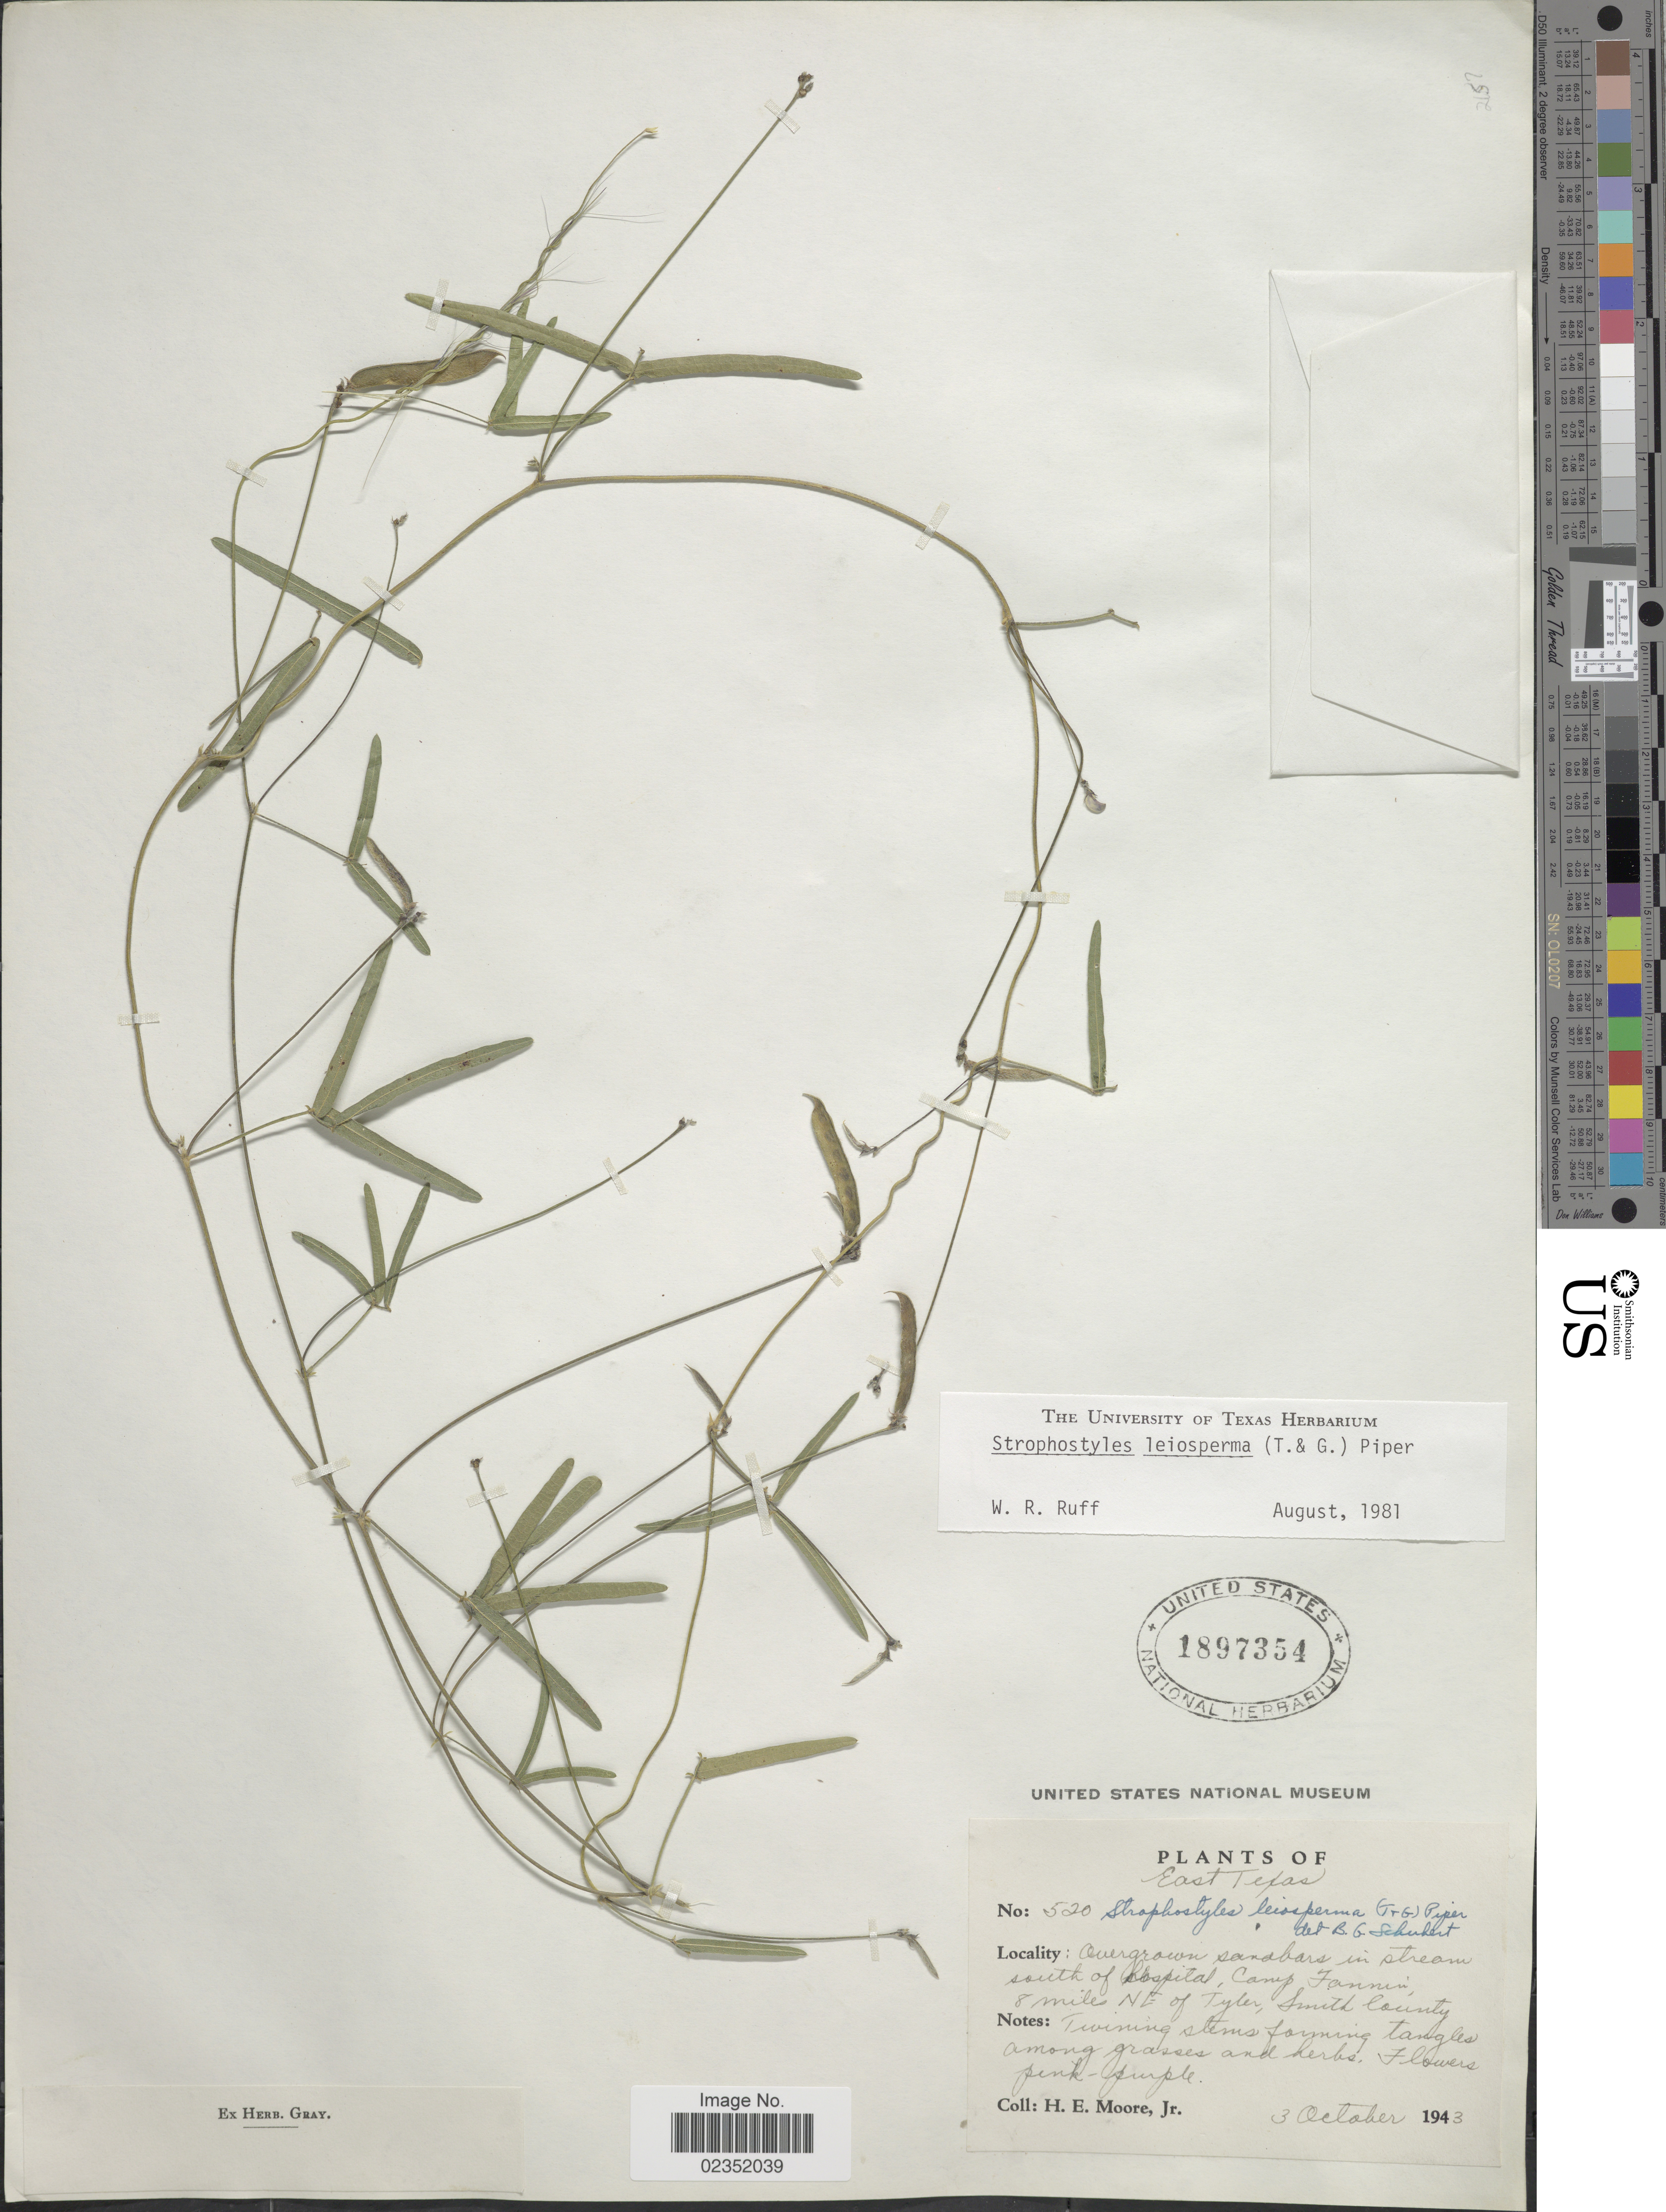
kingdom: Plantae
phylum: Tracheophyta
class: Magnoliopsida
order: Fabales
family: Fabaceae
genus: Strophostyles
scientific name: Strophostyles leiosperma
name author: (Torr. & A. Gray) Piper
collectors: H. Moore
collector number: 520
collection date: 1943-10-03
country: United States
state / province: Texas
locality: East Texas, Overgrown sandbars in stream south of hospital, Camp Fannin, 8 miles NE of Tyler, Smith County.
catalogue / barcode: US 1897354